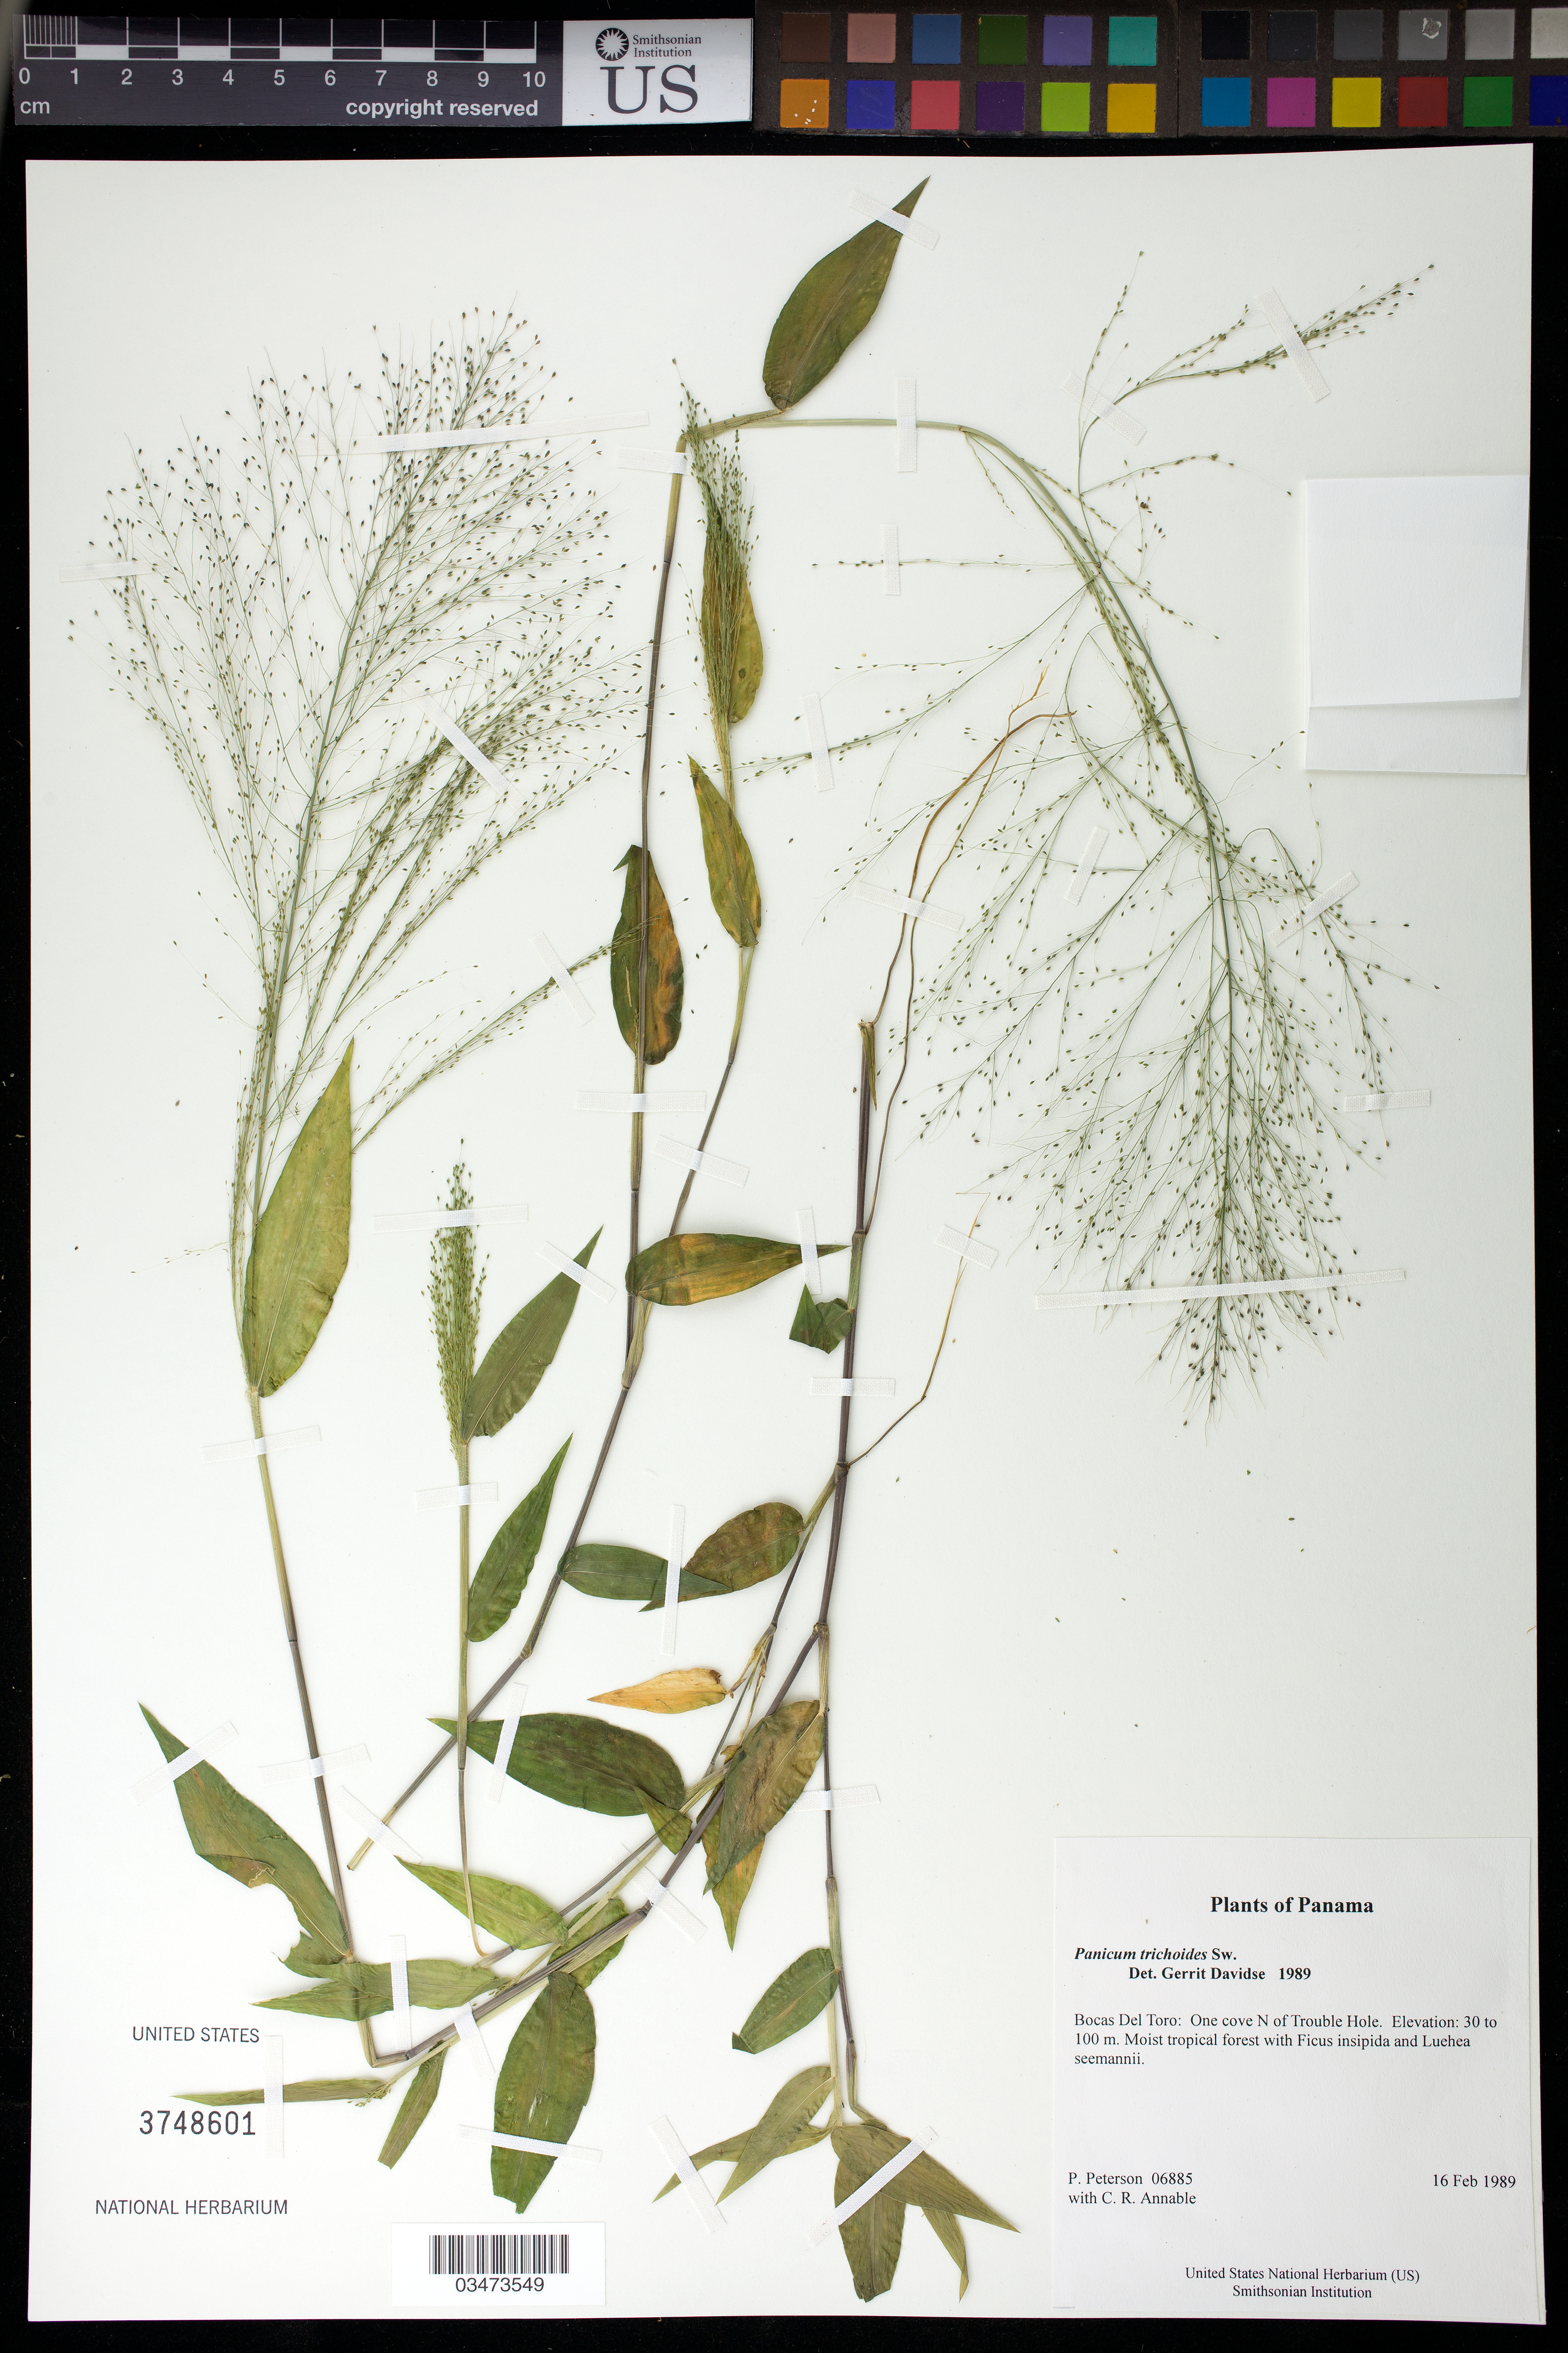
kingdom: Plantae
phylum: Tracheophyta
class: Liliopsida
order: Poales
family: Poaceae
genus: Panicum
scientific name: Panicum trichoides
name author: Sw.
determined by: Davidse, Gerrit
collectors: P. M. Peterson & C. R. Annable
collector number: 06885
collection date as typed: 16 Feb 1989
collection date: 1989-02-16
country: Panama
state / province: Bocas del Toro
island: San Cristobal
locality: One cove N of Trouble Hole.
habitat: Moist tropical forest with Ficus insipida and Luehea seemannii.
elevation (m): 30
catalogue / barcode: US 3748601